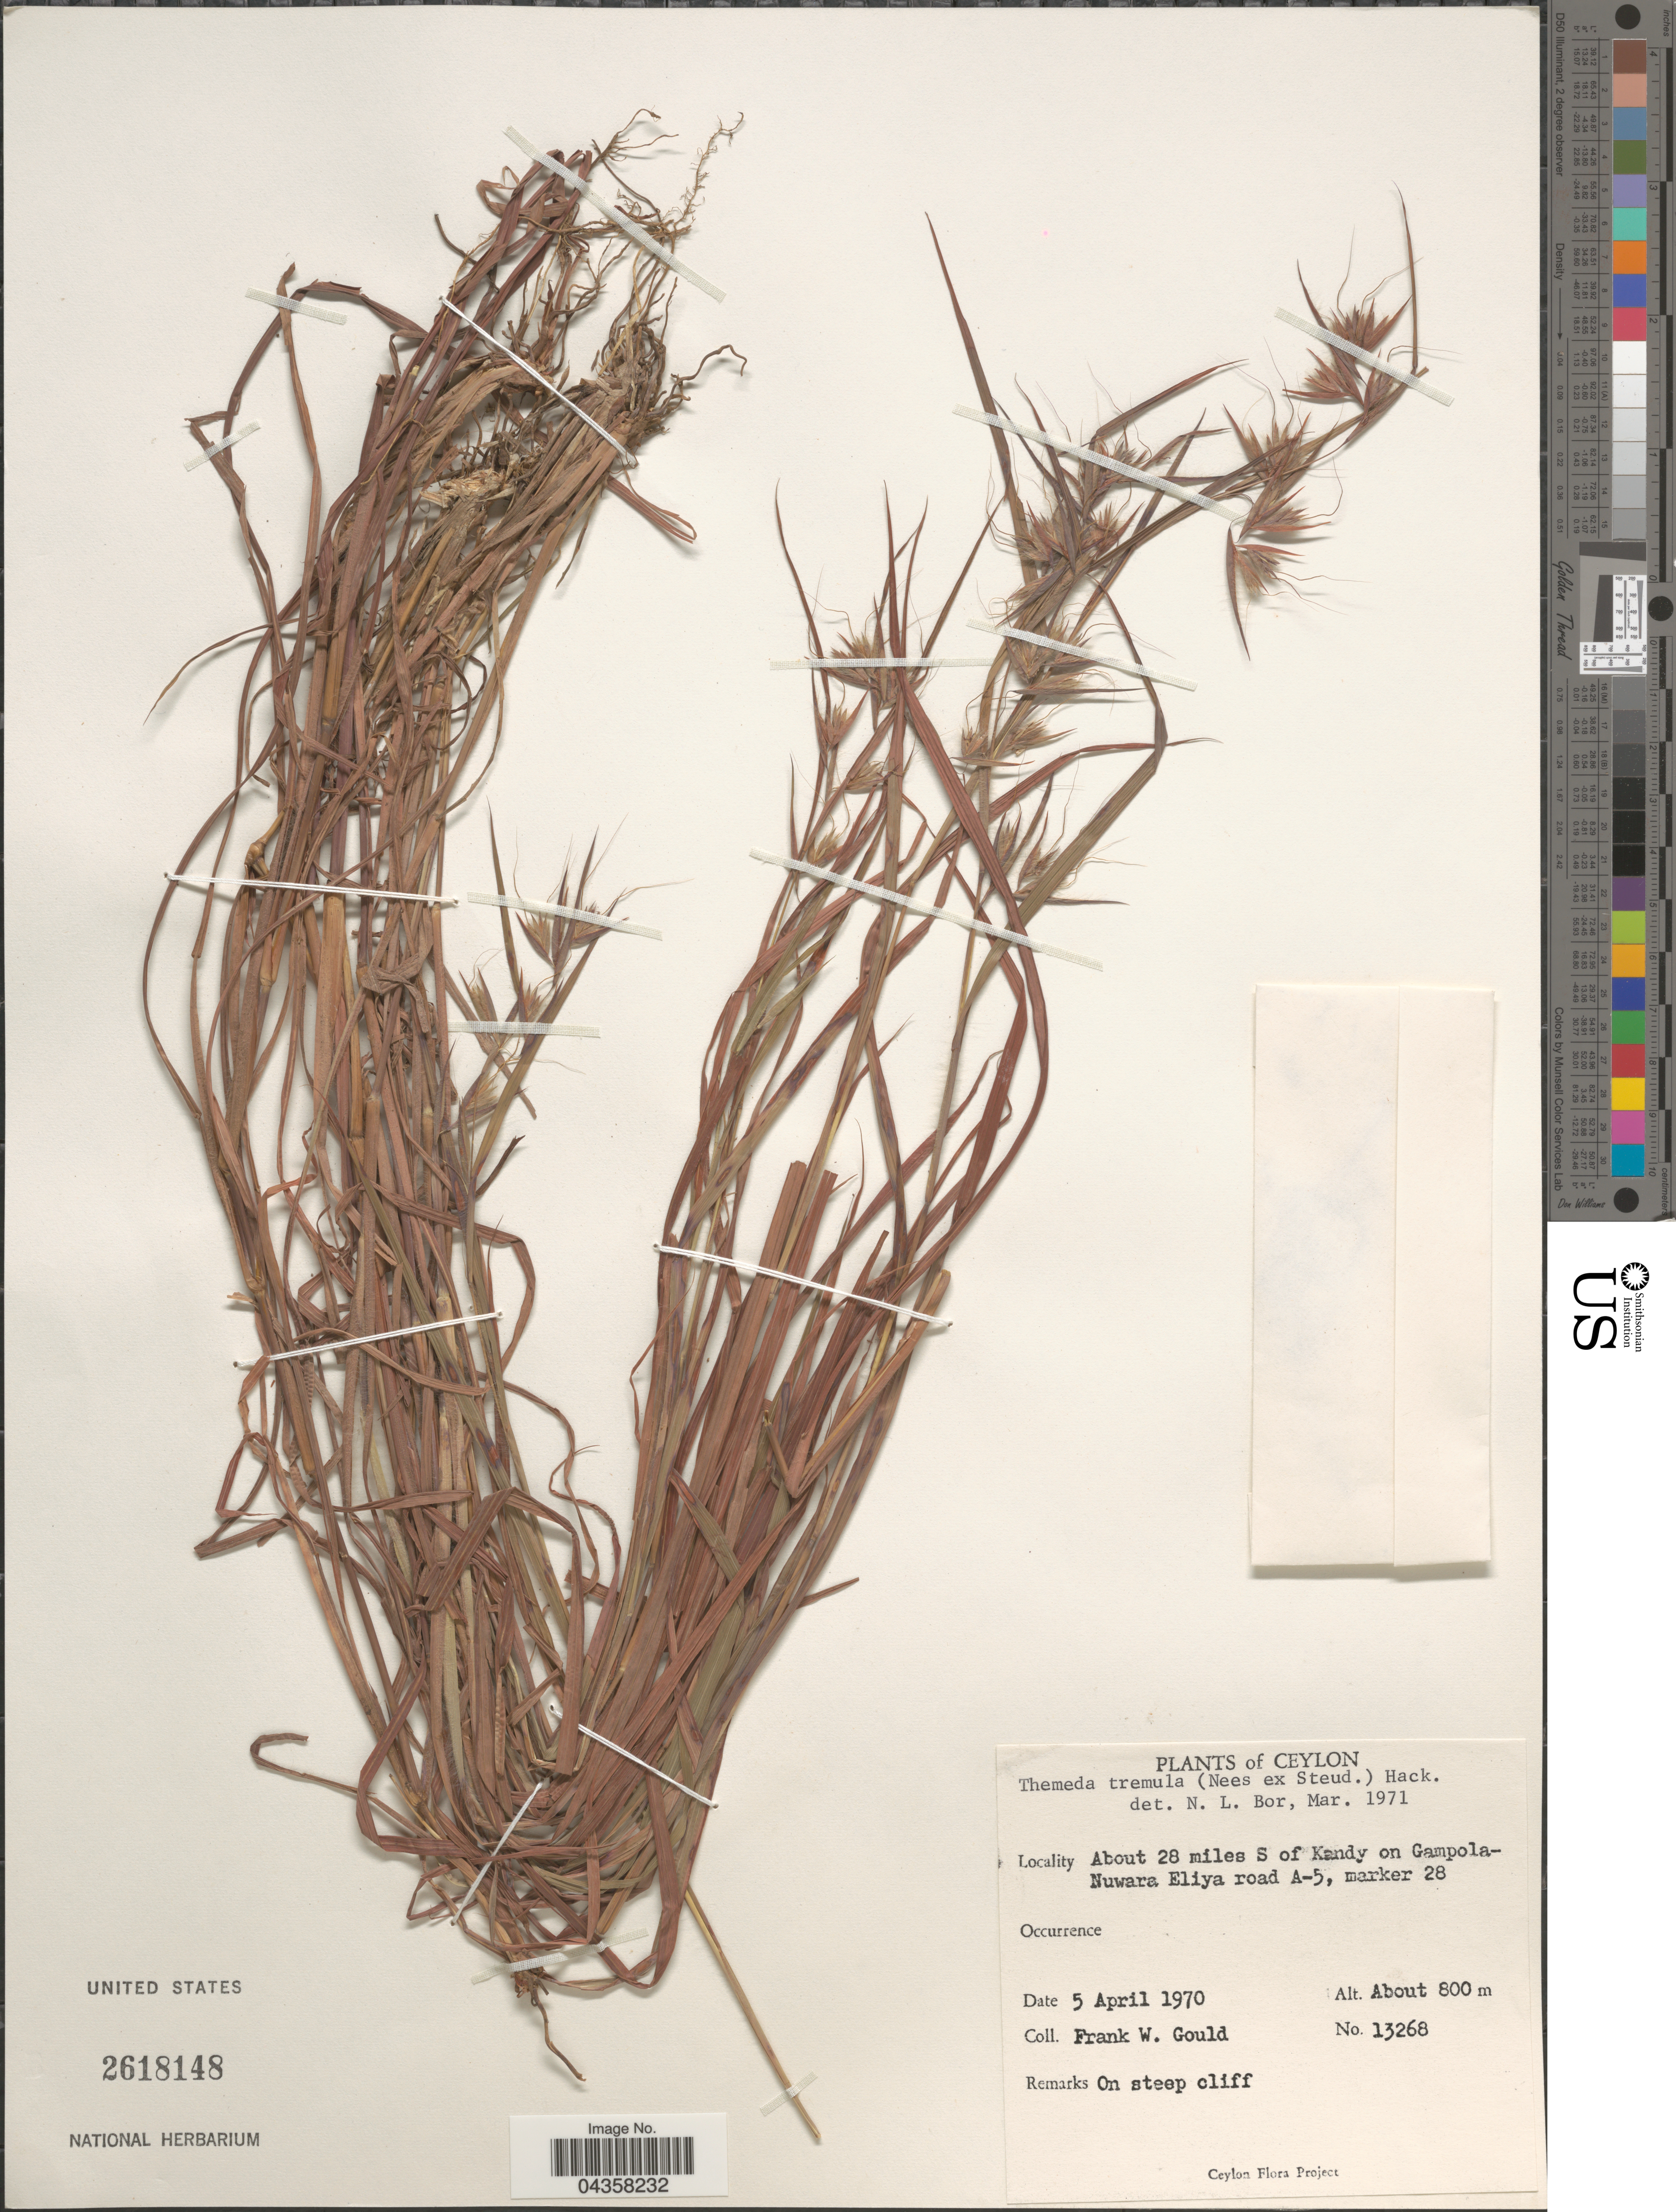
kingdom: Plantae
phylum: Tracheophyta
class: Liliopsida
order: Poales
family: Poaceae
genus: Themeda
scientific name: Themeda tremula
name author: (Nees) Hack.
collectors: F. W. Gould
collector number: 13268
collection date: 1970-04-05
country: Sri Lanka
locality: Ceylon. About 28 miles S of Kandy on Gampola-Nuwara Eliya road A-5, marker 28.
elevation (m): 800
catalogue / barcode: US 2618148